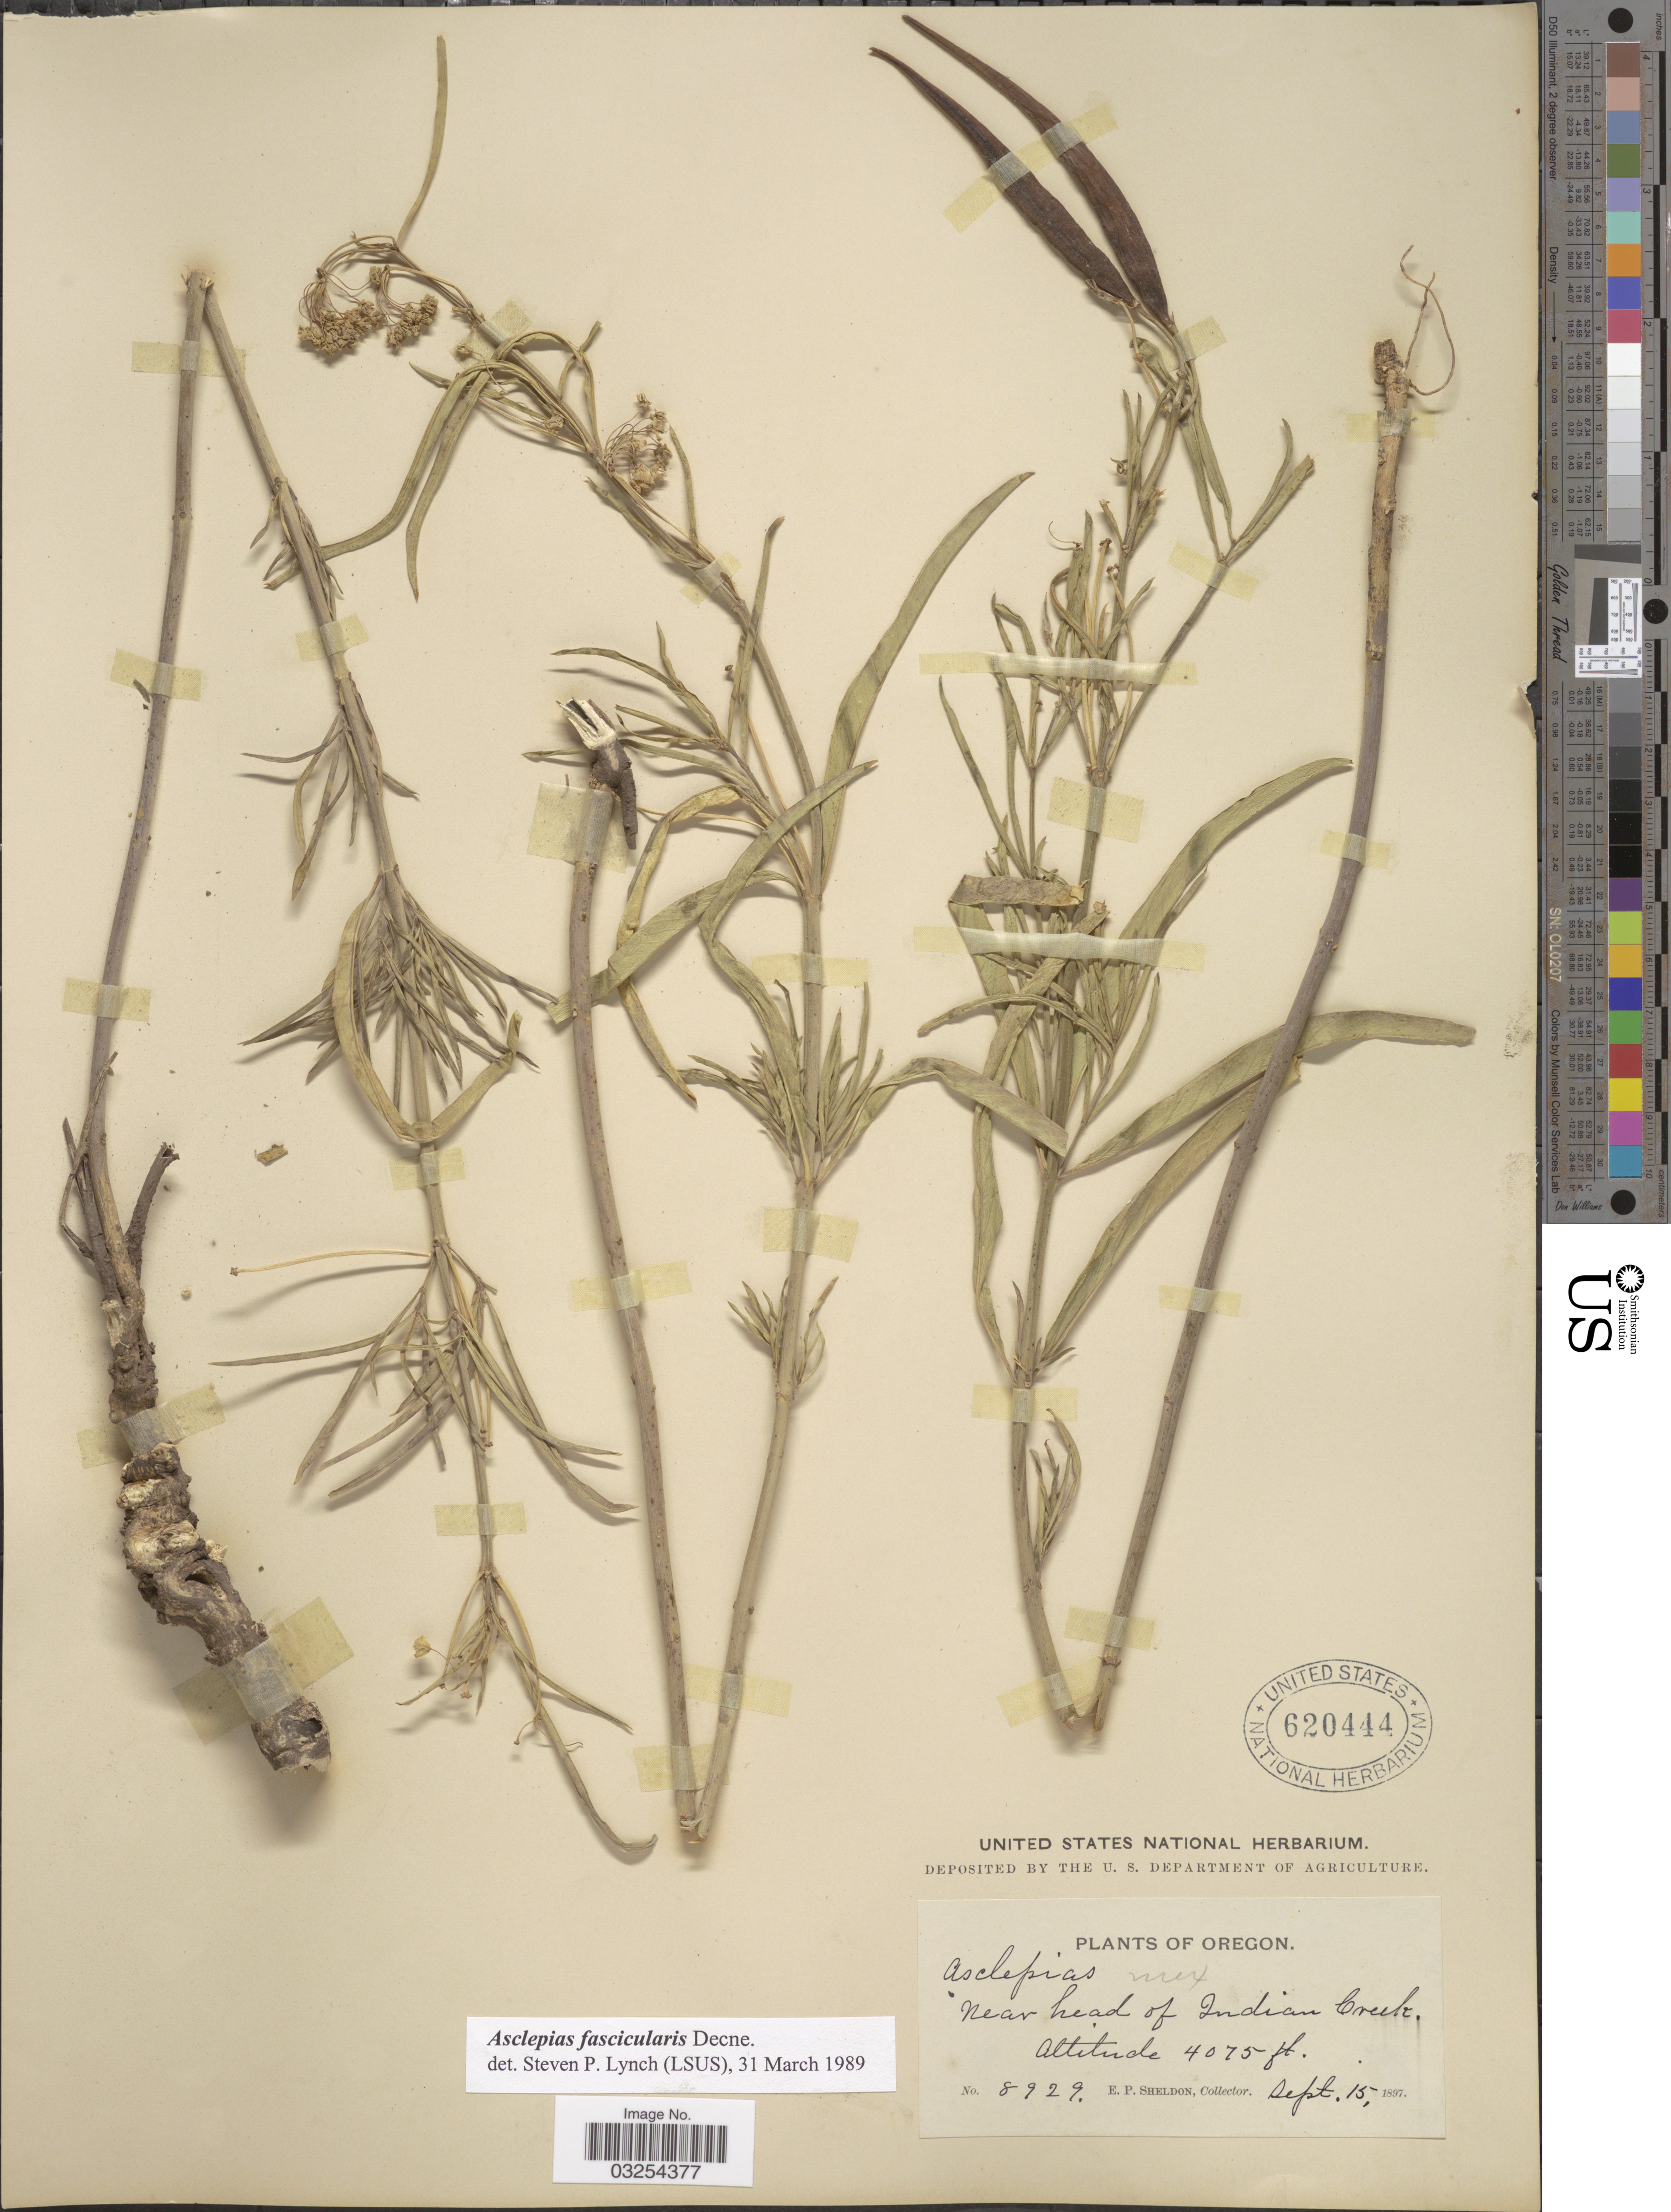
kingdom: Plantae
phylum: Tracheophyta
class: Magnoliopsida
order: Gentianales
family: Apocynaceae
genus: Asclepias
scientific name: Asclepias fascicularis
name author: Decne.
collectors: E. P. Sheldon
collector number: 8929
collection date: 1897-09-15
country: United States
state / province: Oregon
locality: Near head of Indian Creek.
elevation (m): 1242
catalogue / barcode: US 620444